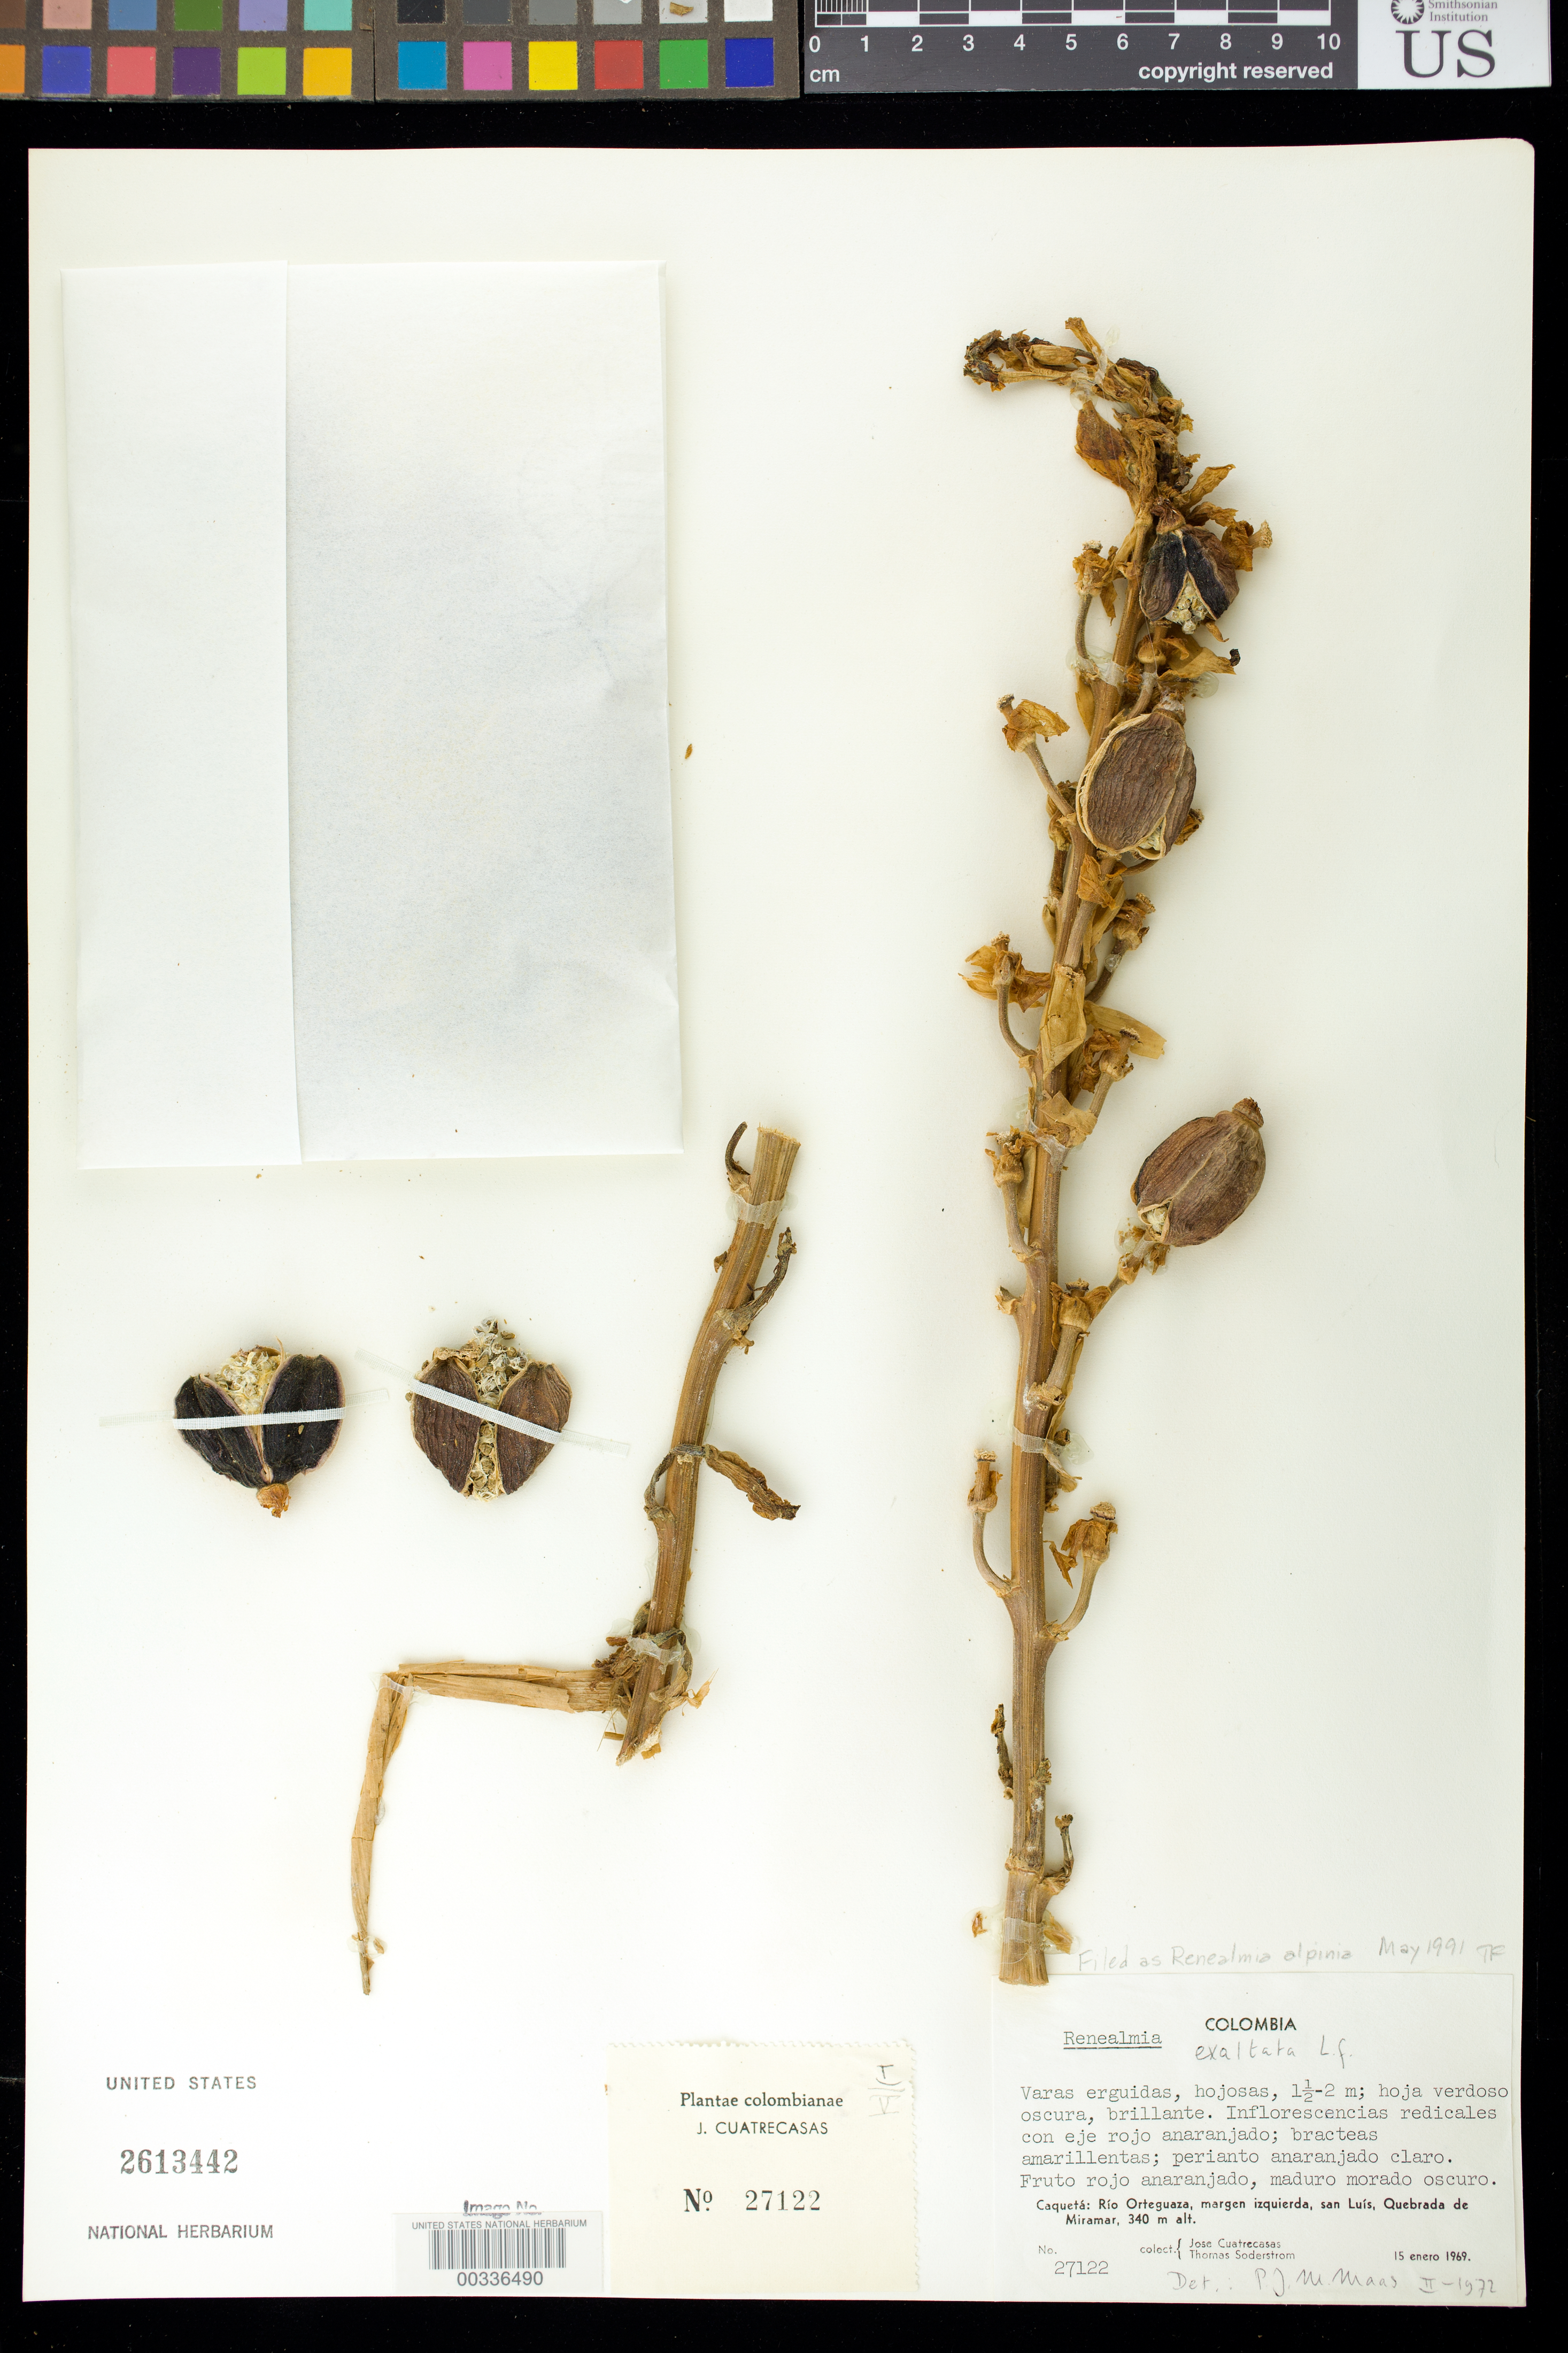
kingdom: Plantae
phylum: Tracheophyta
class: Liliopsida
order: Zingiberales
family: Zingiberaceae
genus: Renealmia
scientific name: Renealmia alpinia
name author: (Rottb.) Maas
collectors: J. Cuatrecasas & T. R. Soderstrom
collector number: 27122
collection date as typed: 15 Jan 1969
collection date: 1969-01-15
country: Colombia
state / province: Caquetá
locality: Rio Ortequaza, Margen Izquierda, San Luis, Quebrada de Miramar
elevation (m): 340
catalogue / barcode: US 2613442